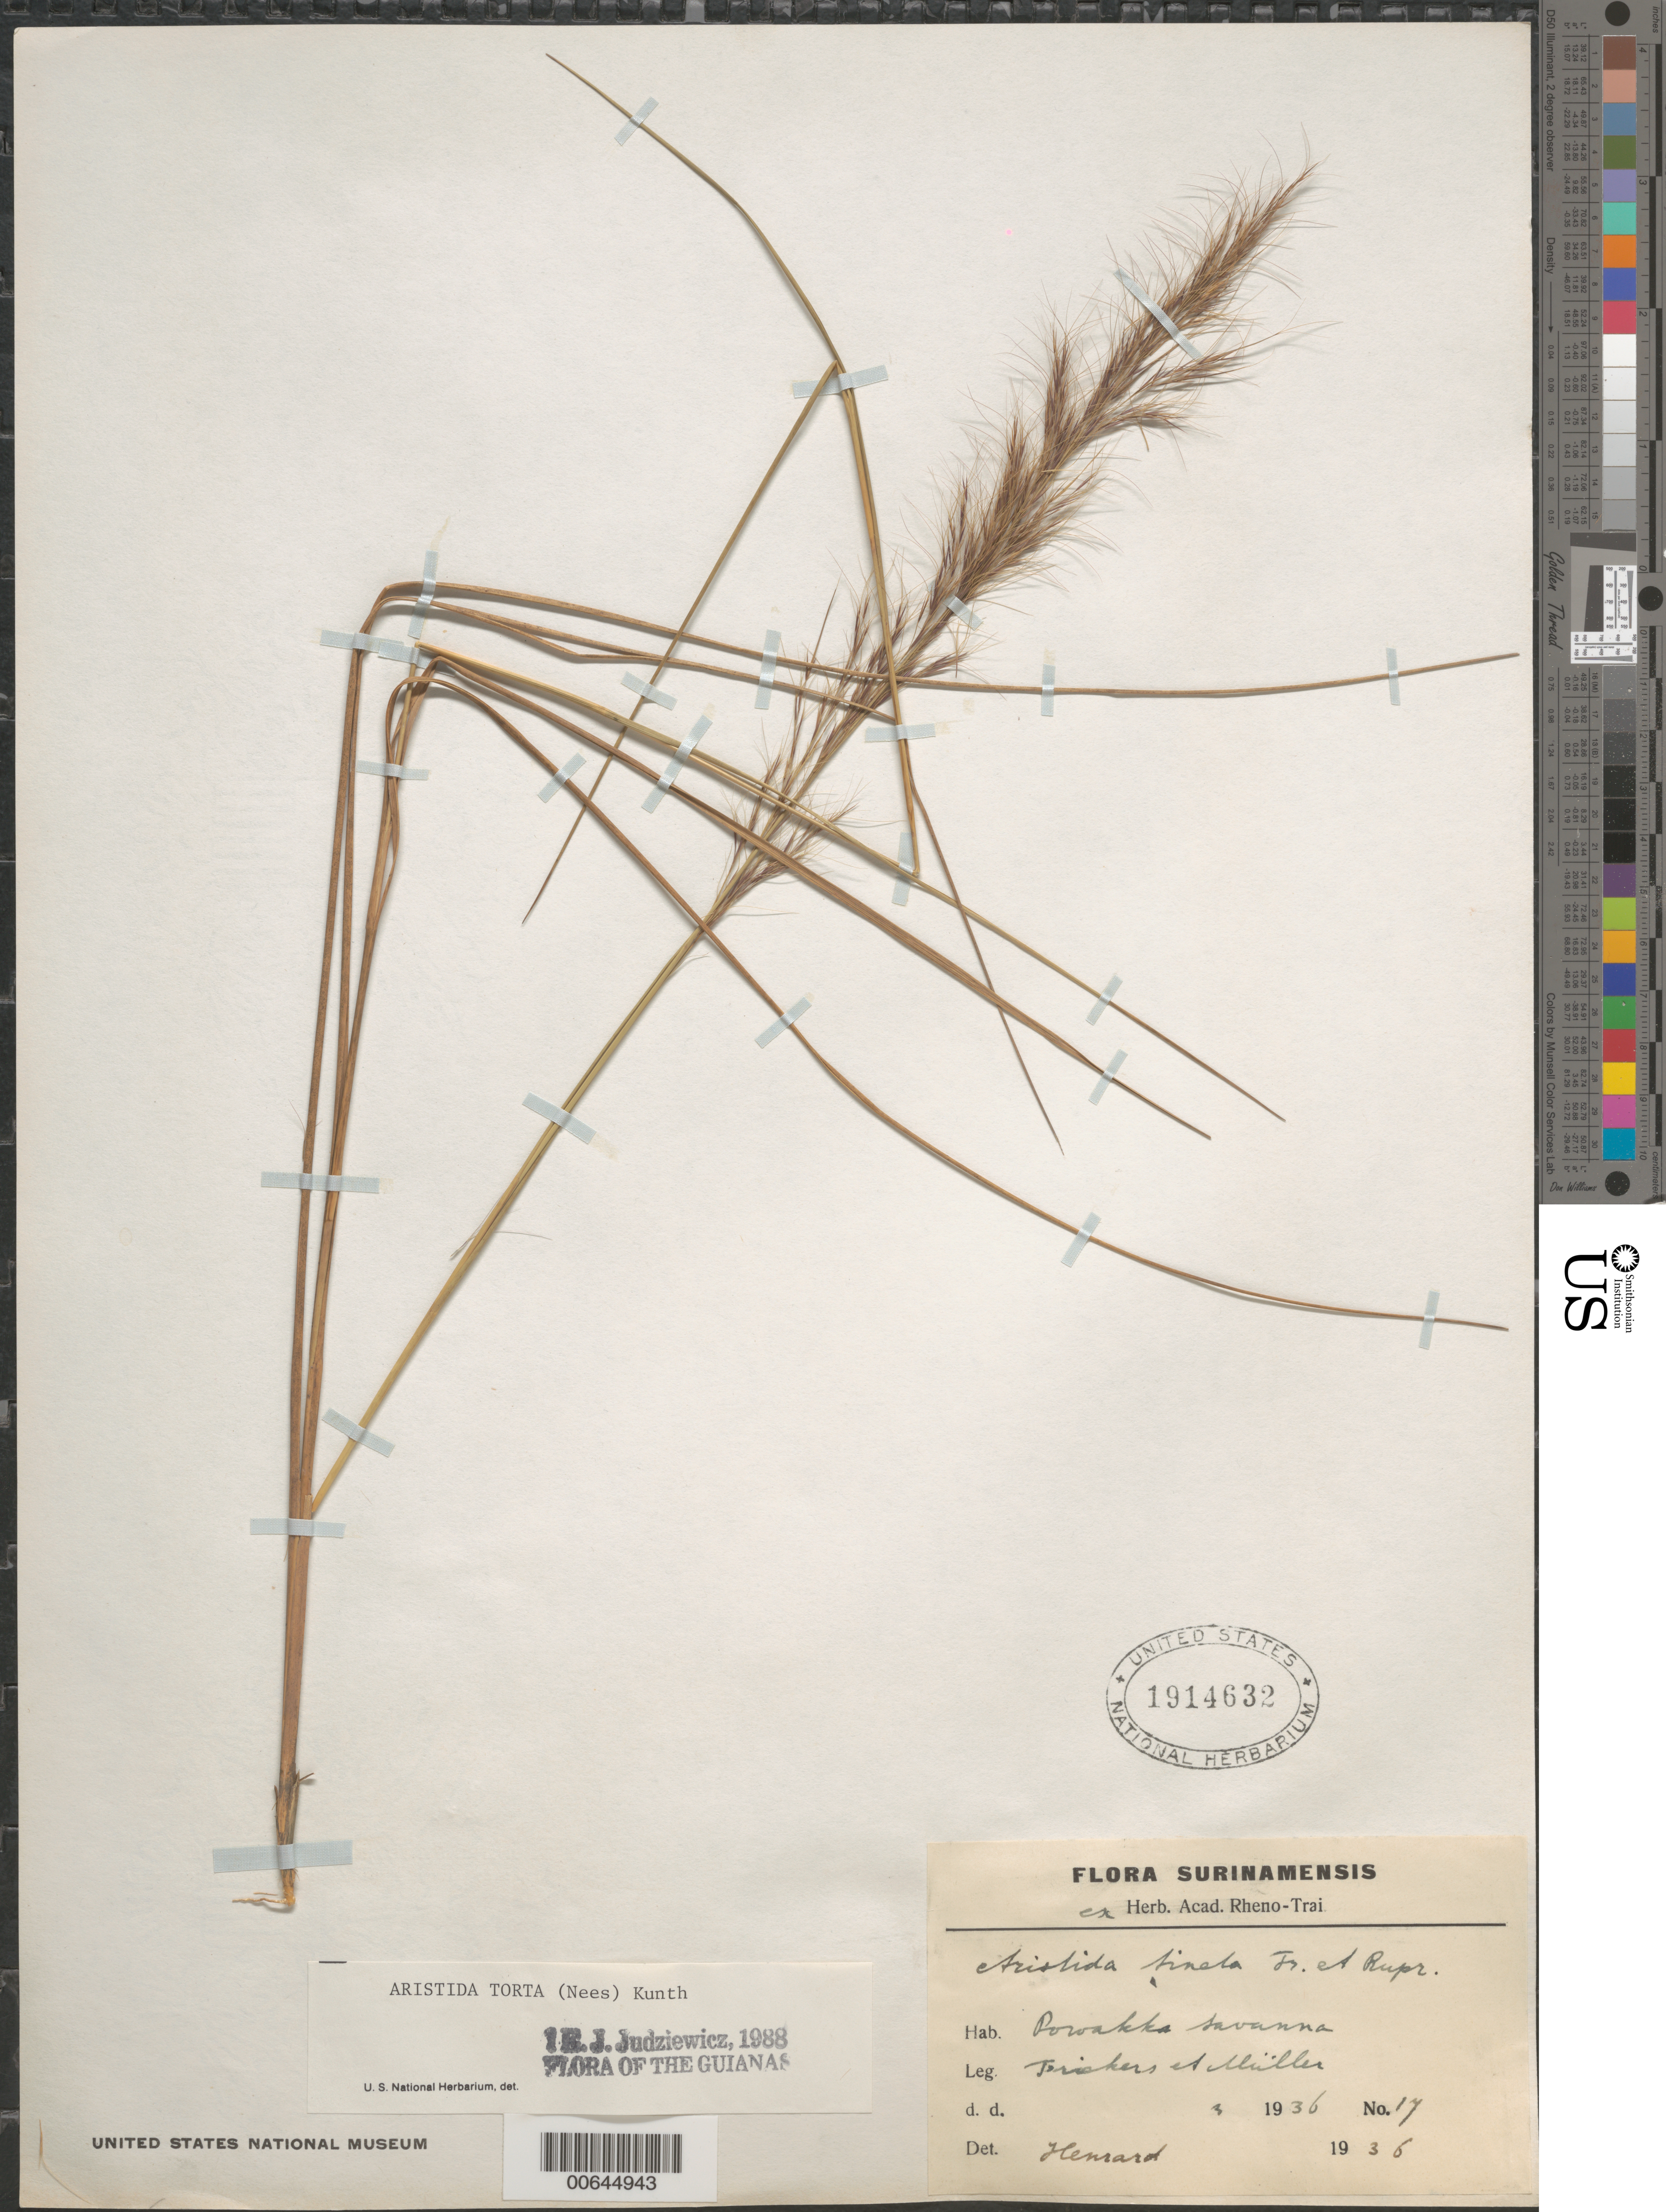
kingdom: Plantae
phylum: Tracheophyta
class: Liliopsida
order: Poales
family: Poaceae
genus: Aristida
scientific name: Aristida torta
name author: (Nees) Kunth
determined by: Judziewicz, E. J.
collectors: J. T. Henrard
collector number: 17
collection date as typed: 1936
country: Suriname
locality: Poroakka Savanna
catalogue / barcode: US 1914632